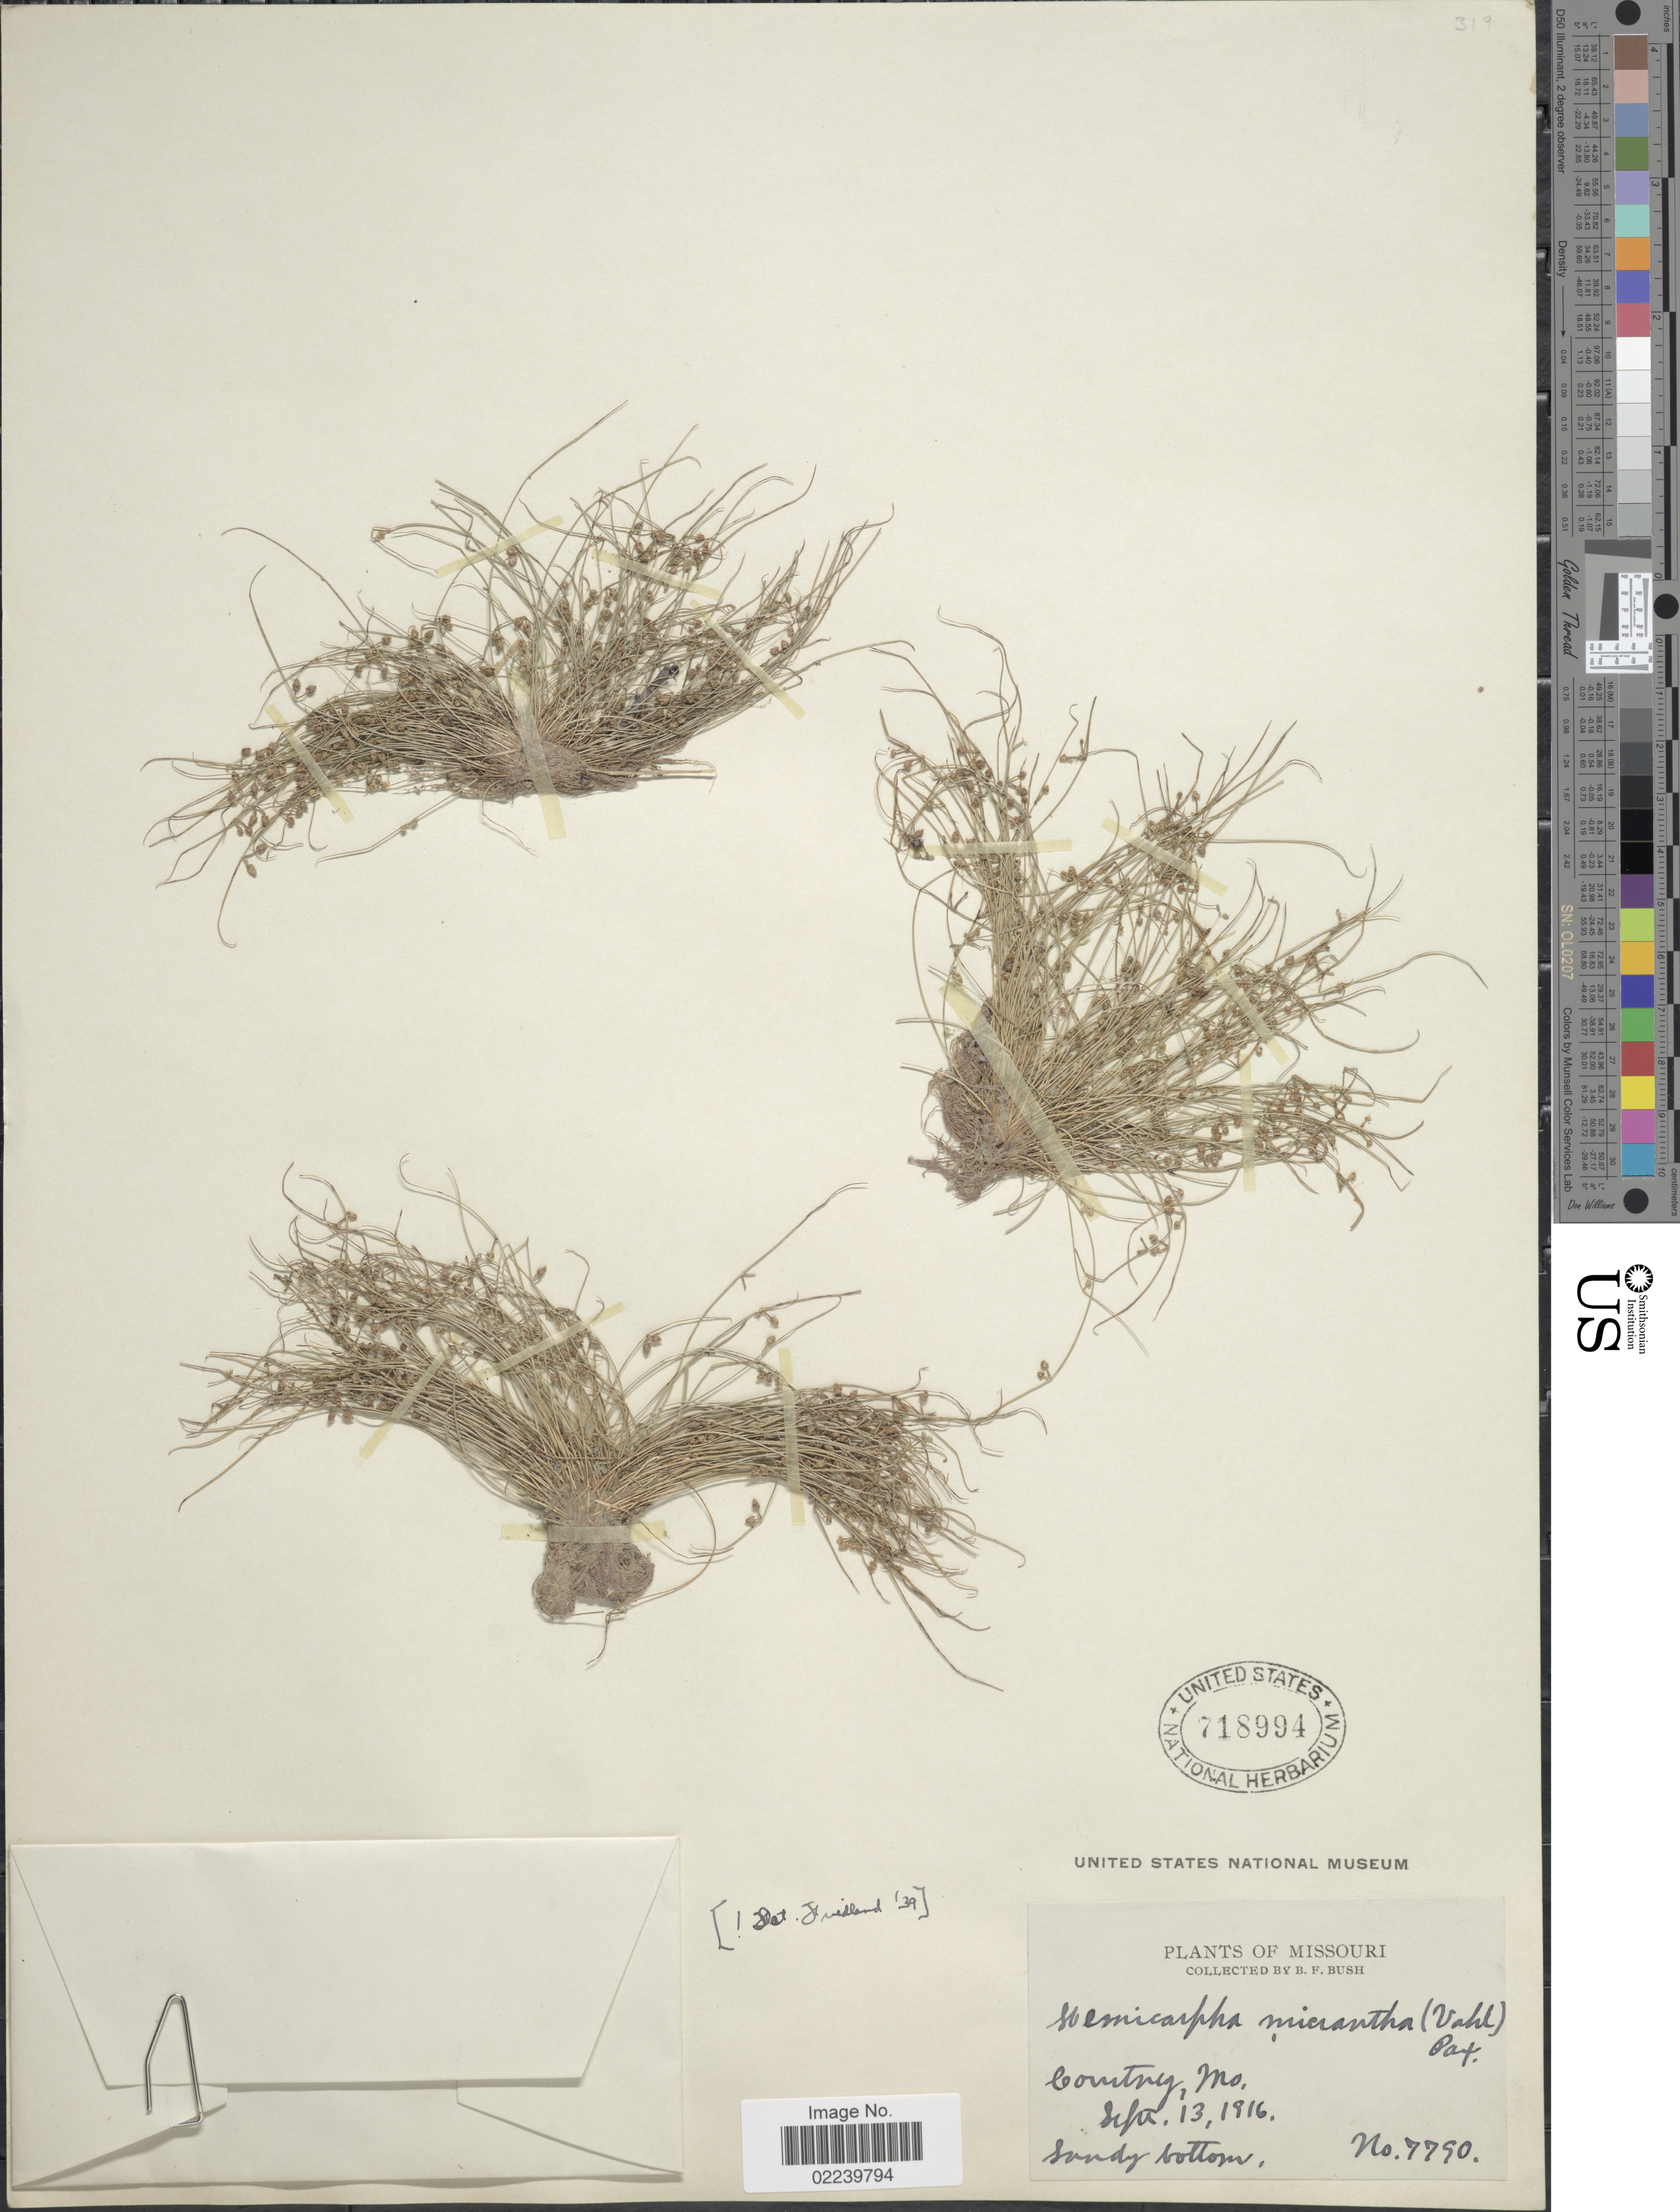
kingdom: Plantae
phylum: Tracheophyta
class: Liliopsida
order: Poales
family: Cyperaceae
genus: Cyperus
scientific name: Cyperus subsquarrosus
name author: (Muhl.) Bauters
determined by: Strong, M. T., (US), Smithsonian Institution - National Museum of Natural History (UNITED STATES)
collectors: B. F. Bush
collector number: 7790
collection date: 1916-09-13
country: United States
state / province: Missouri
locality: Courtney, Mo.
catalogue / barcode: US 718994